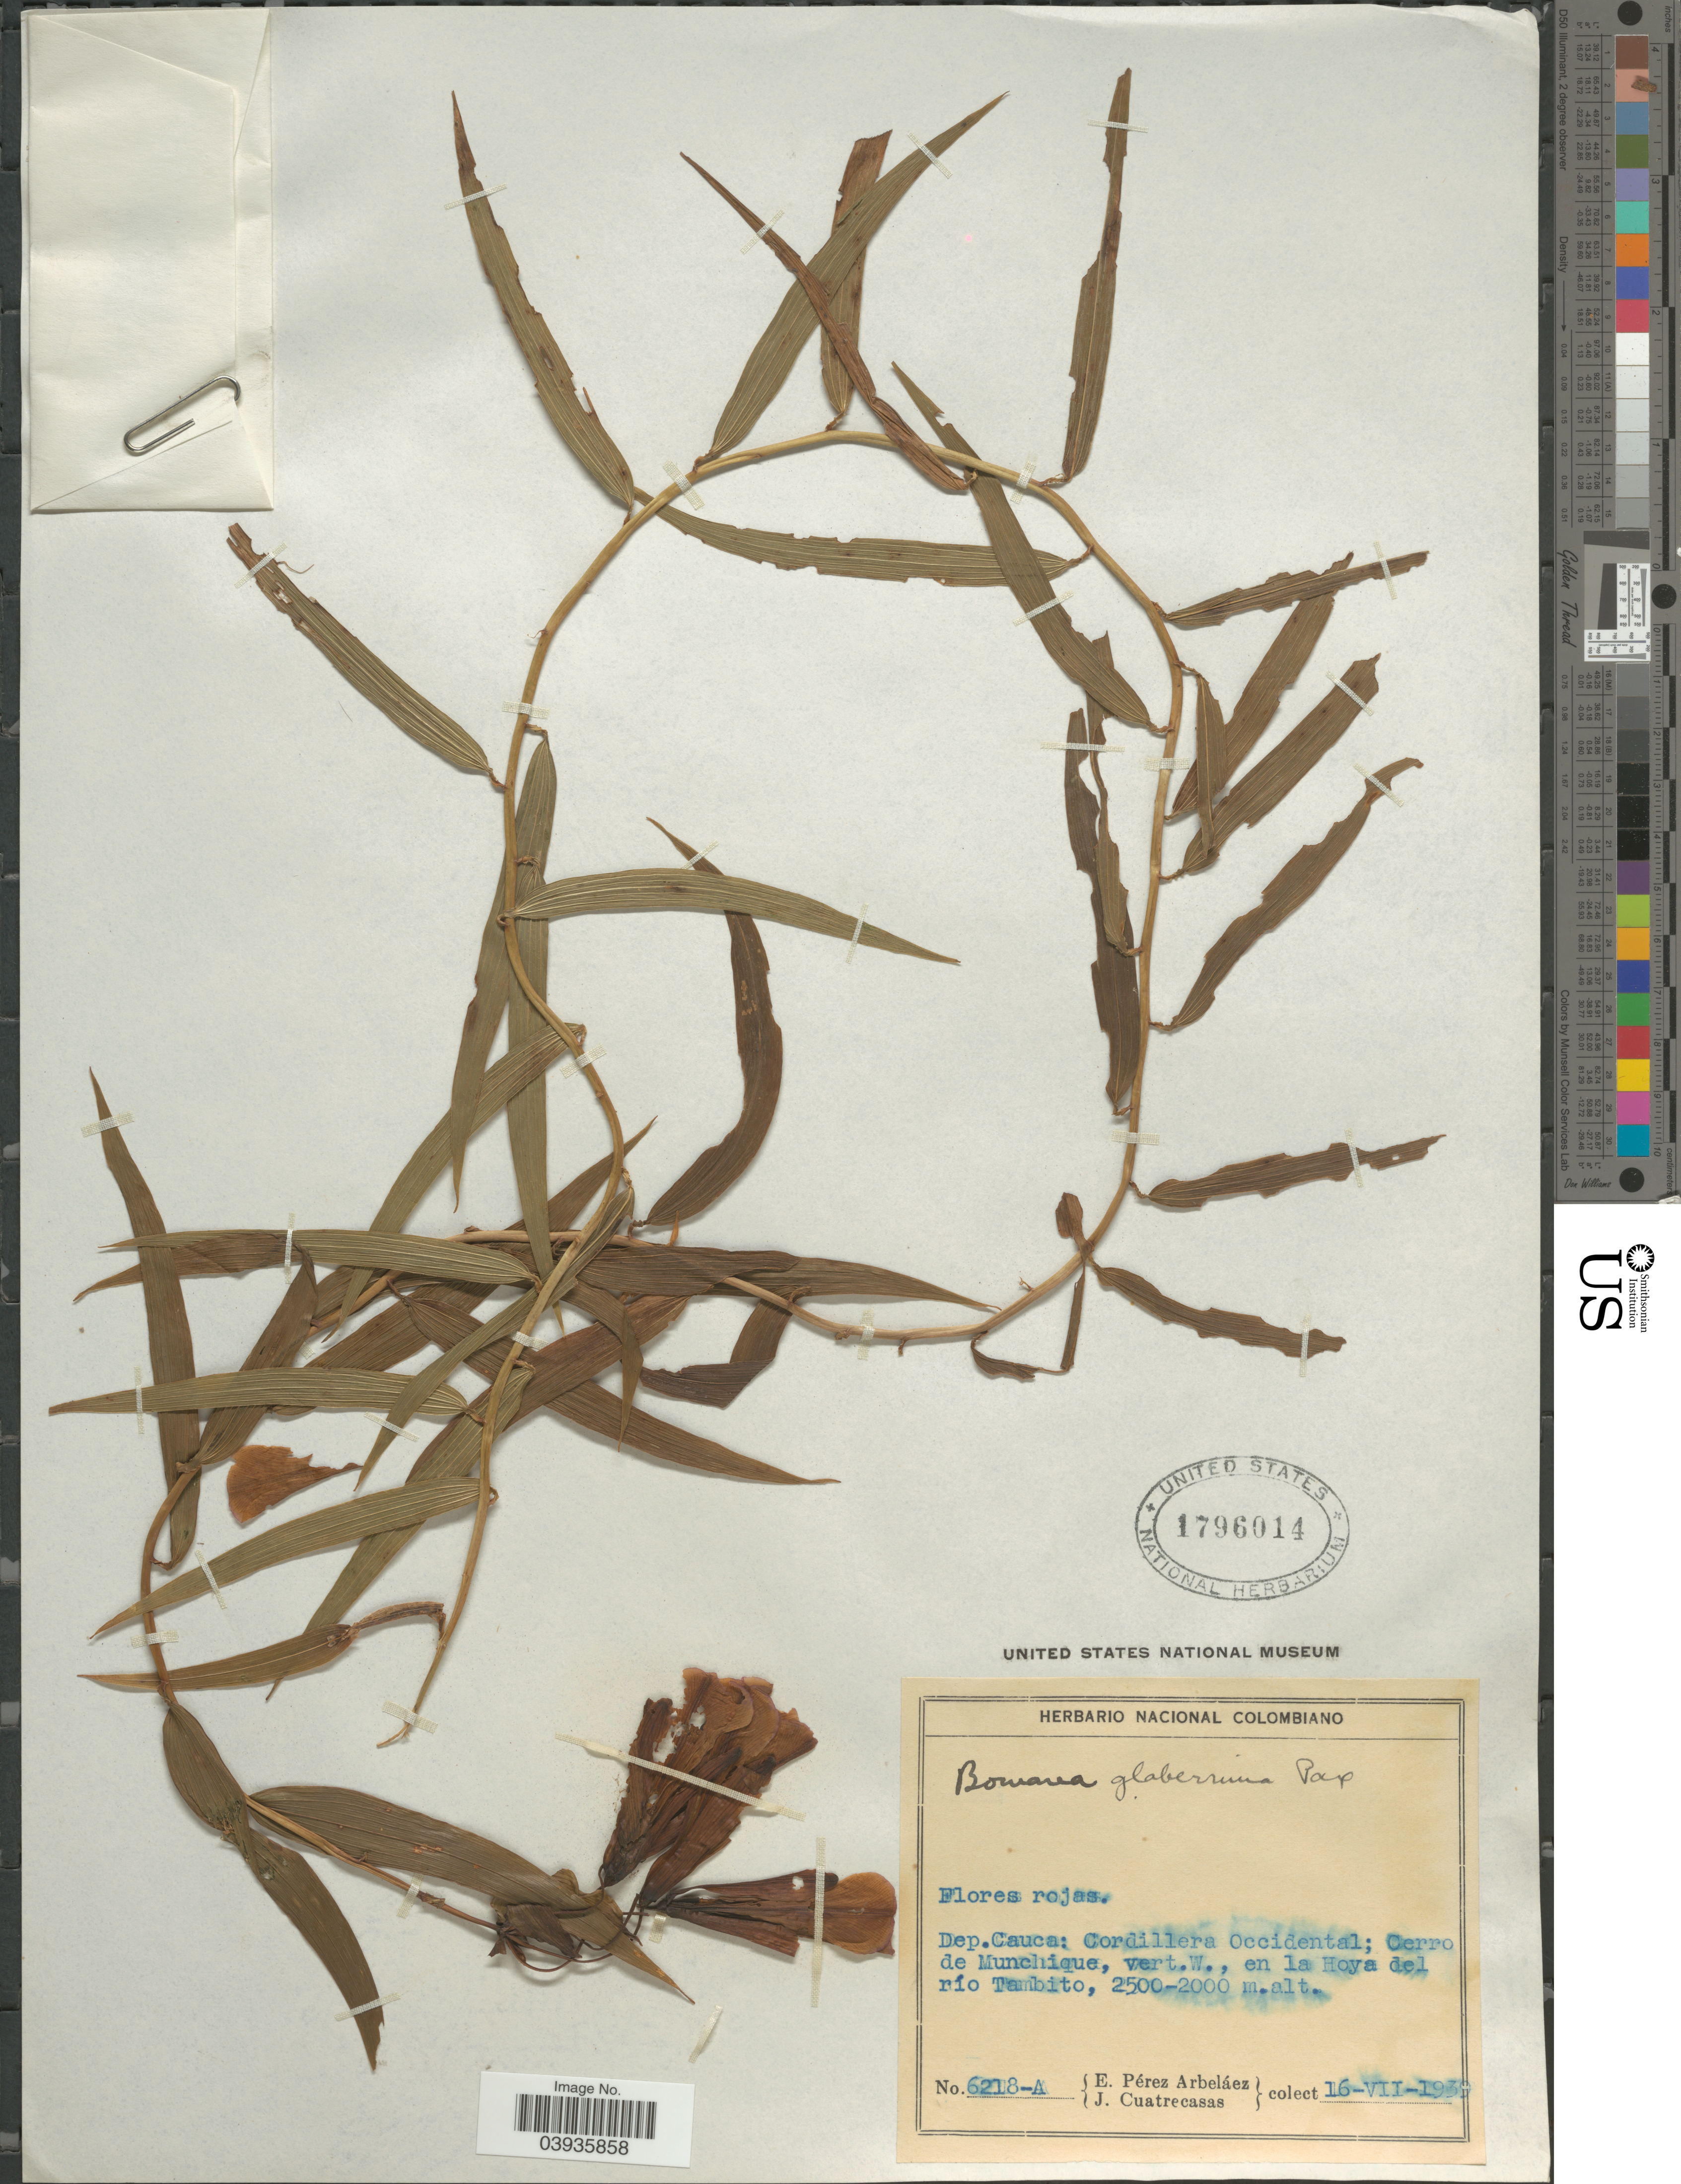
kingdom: Plantae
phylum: Tracheophyta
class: Liliopsida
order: Liliales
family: Alstroemeriaceae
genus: Bomarea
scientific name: Bomarea glaberrima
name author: Pax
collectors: E. Pérez Arbeláez & J. Cuatrecasas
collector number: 6218-A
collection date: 1939-07-16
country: Colombia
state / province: Cauca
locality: Dep.Cauca: Cordillera Occidental; Cerro de Munchique, vert.W., en la Hoya del río Tambito.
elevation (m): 2000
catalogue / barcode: US 1796014